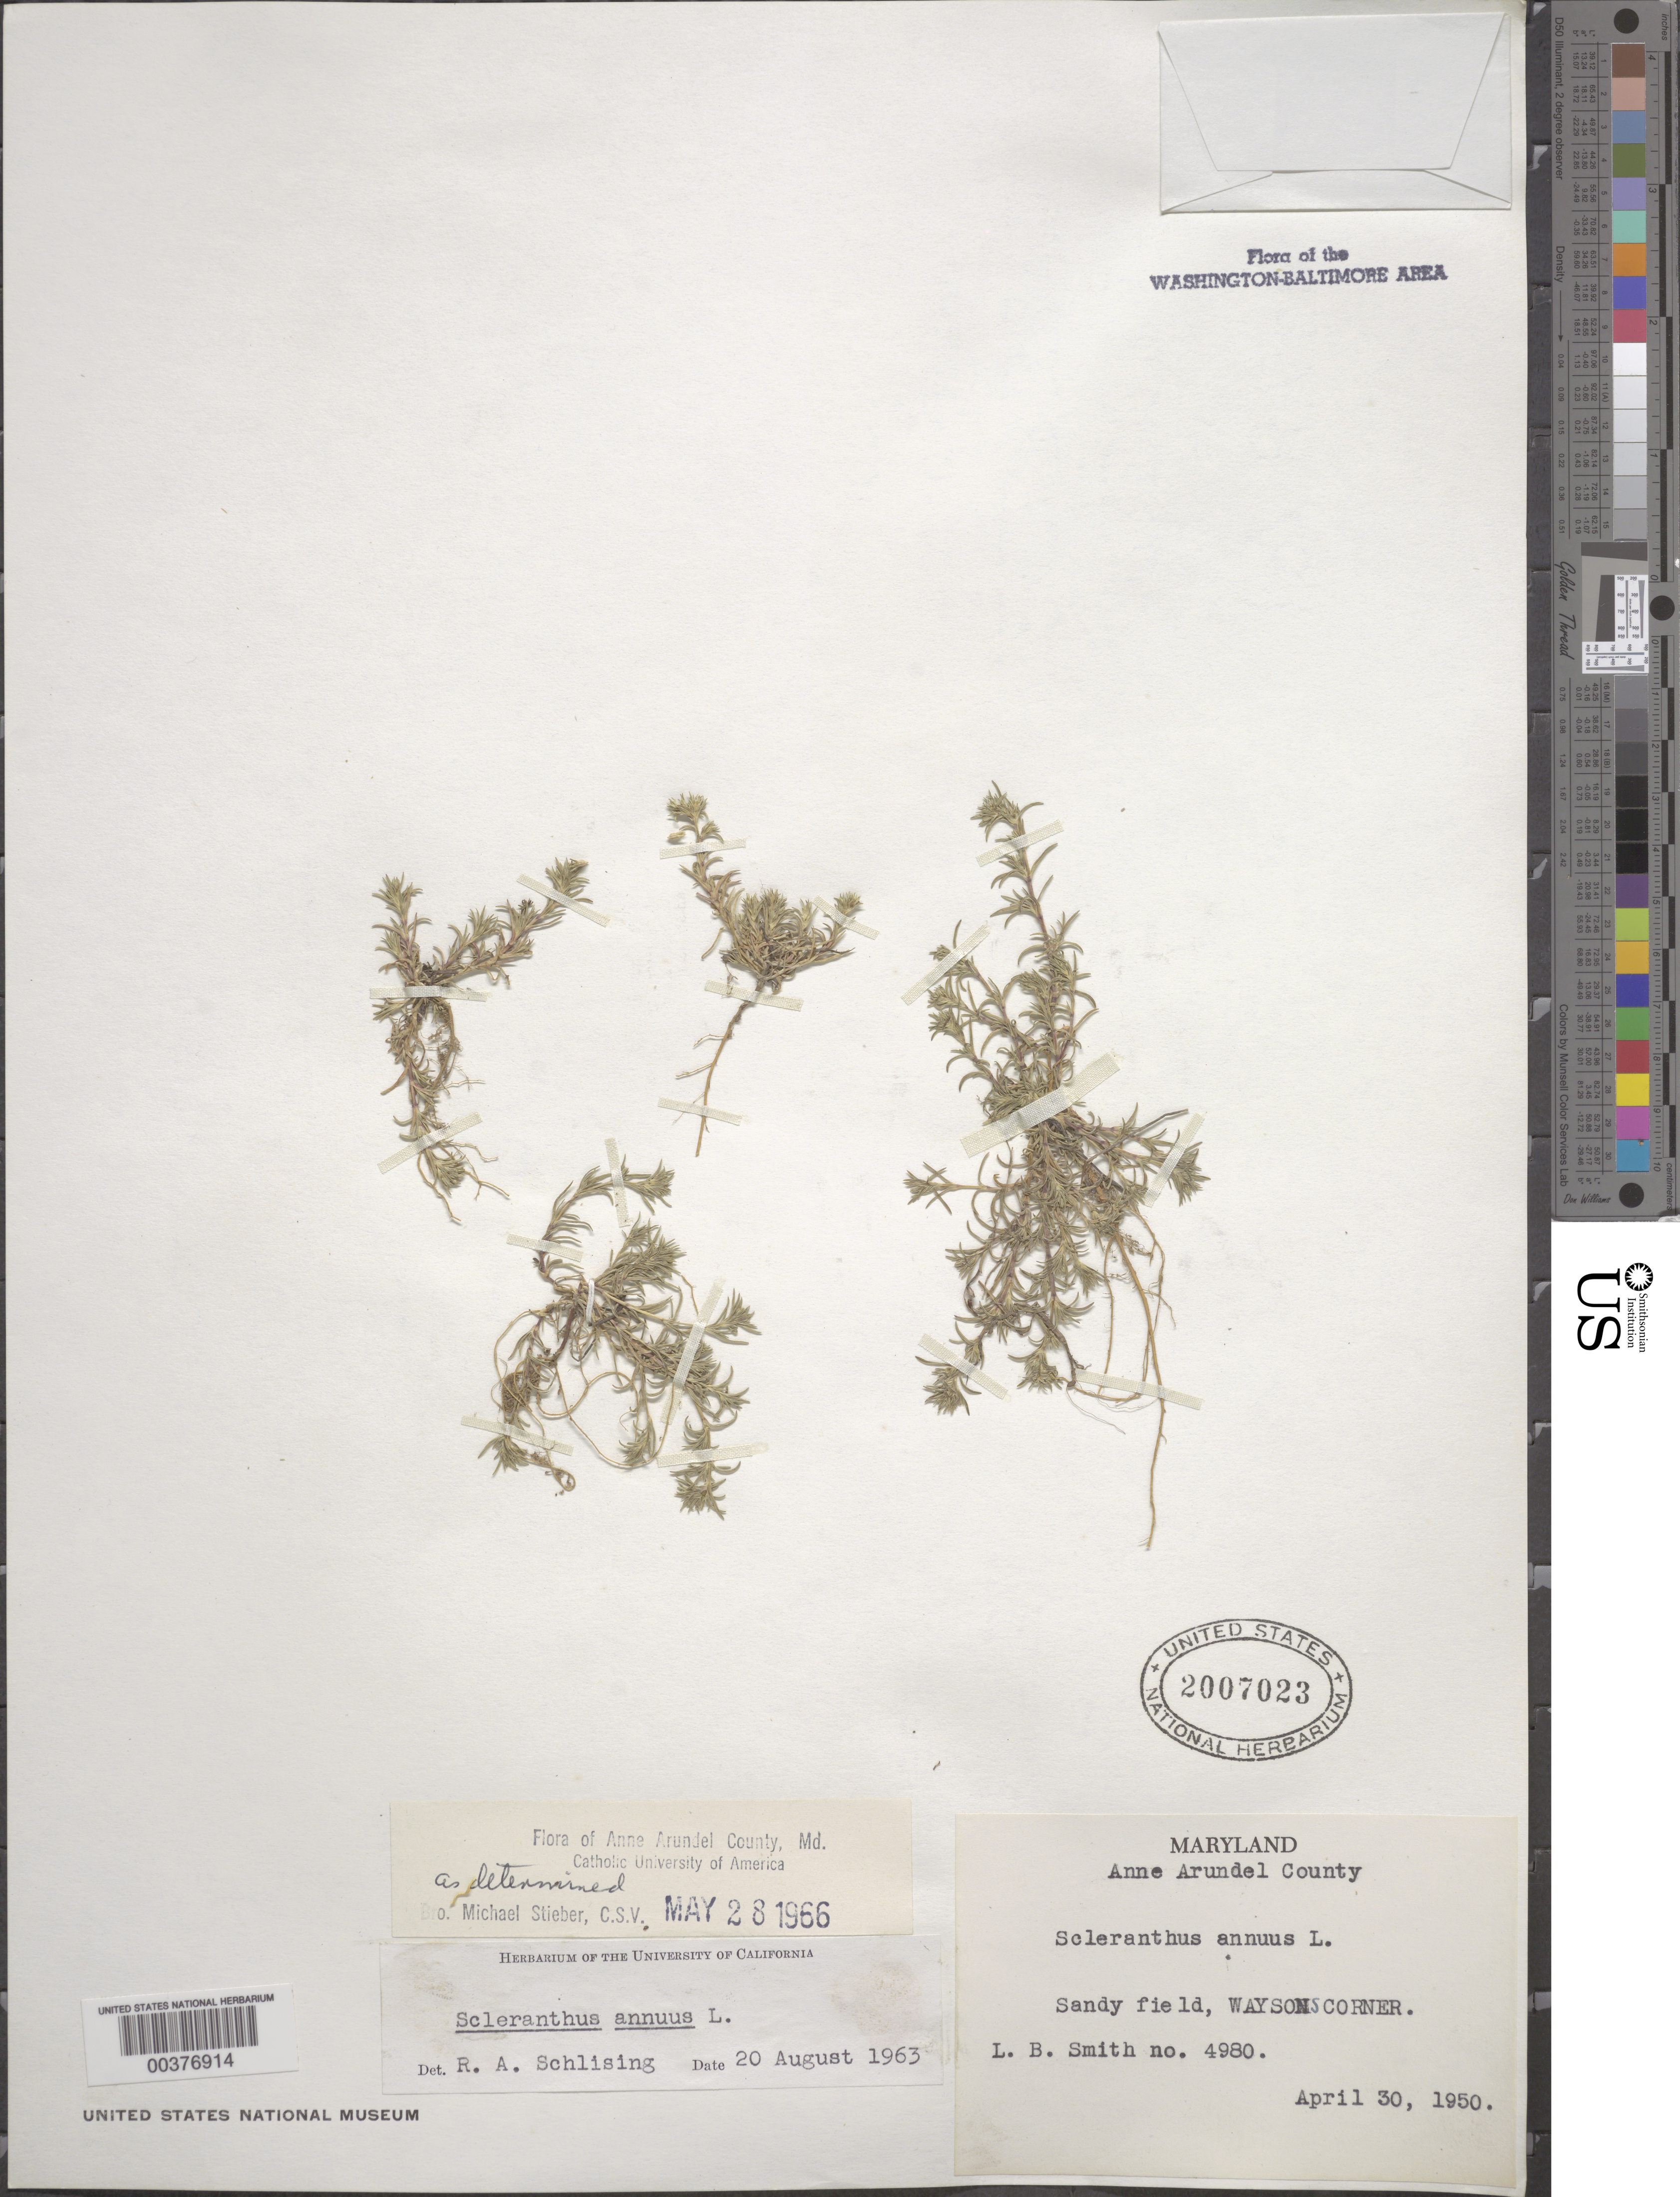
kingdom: Plantae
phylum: Tracheophyta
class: Magnoliopsida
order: Caryophyllales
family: Caryophyllaceae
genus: Scleranthus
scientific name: Scleranthus annuus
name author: L.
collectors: L. Smith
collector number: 4980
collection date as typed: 30 Apr 1950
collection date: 1950-04-30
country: United States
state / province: Maryland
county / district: Anne Arundel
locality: Waysons corner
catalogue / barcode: US 2007023